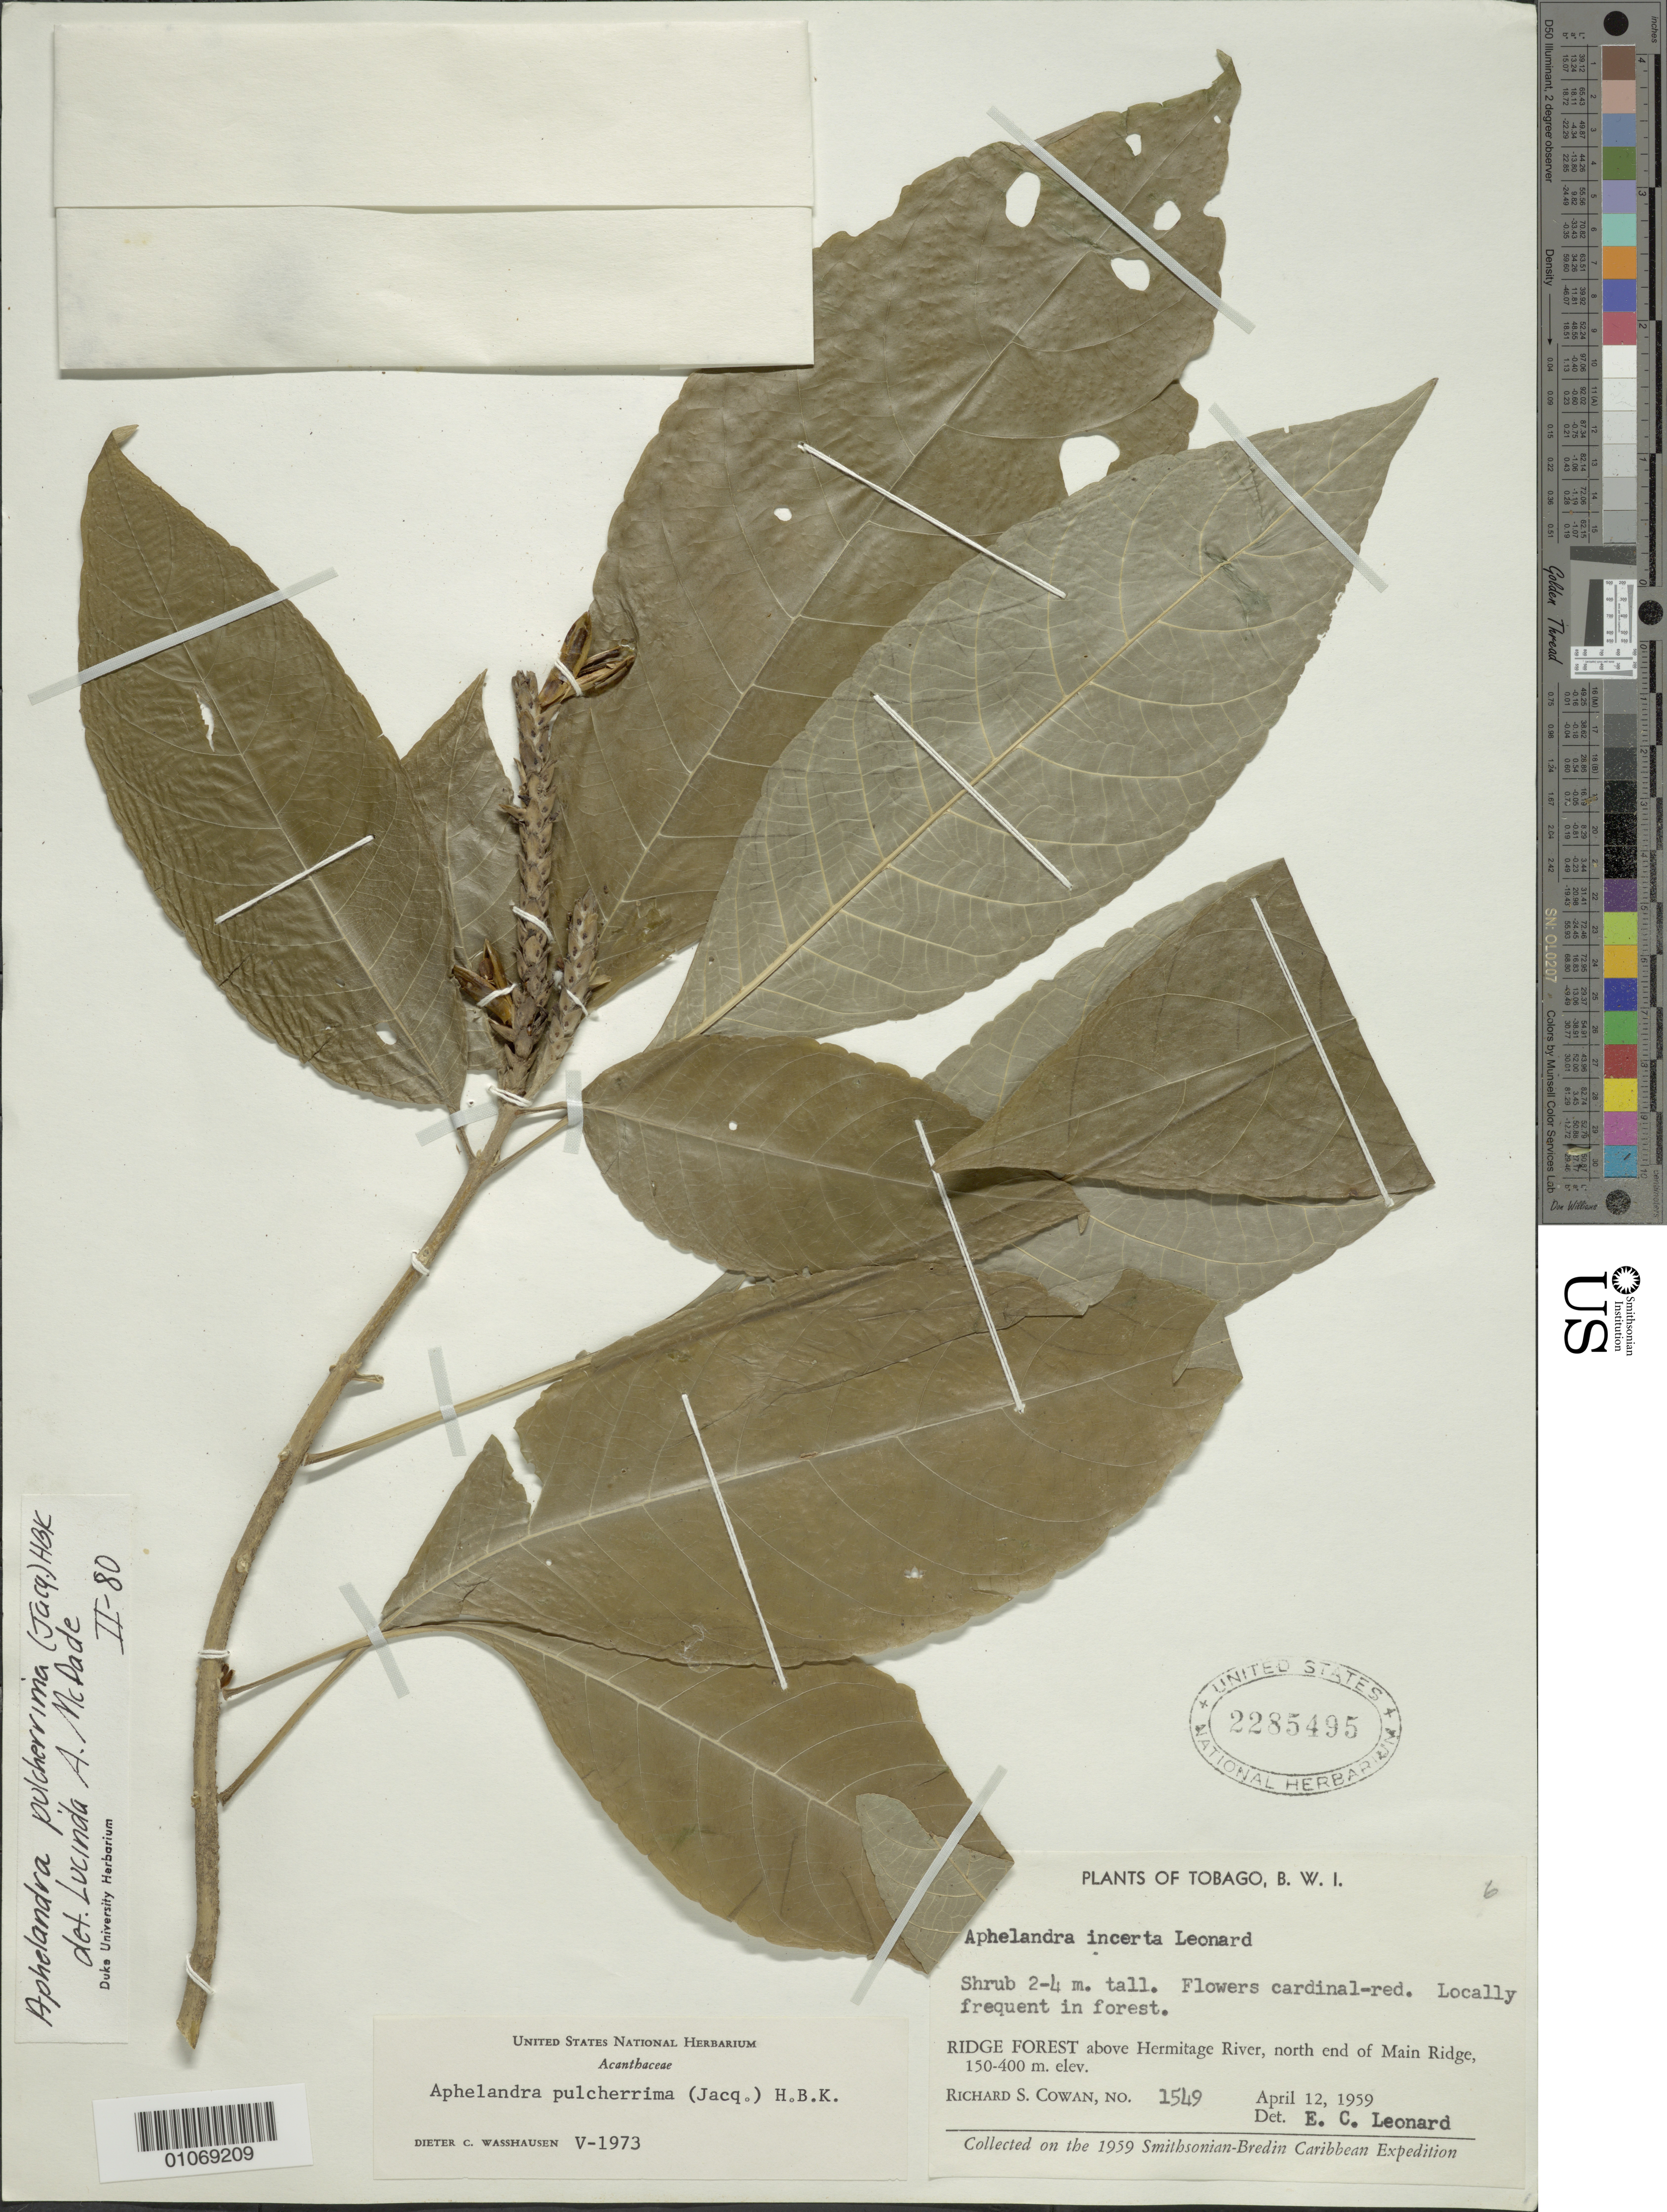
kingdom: Plantae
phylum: Tracheophyta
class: Magnoliopsida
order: Lamiales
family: Acanthaceae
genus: Aphelandra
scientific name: Aphelandra pulcherrima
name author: (Jacq.) Kunth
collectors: R. S. Cowan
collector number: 1549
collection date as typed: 12 Apr 1959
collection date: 1959-04-12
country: Trinidad and Tobago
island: Tobago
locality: Ridge forest above hermitage River, north end of Main Ridge. Locally frequent in forest.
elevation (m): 150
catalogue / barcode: US 2285495